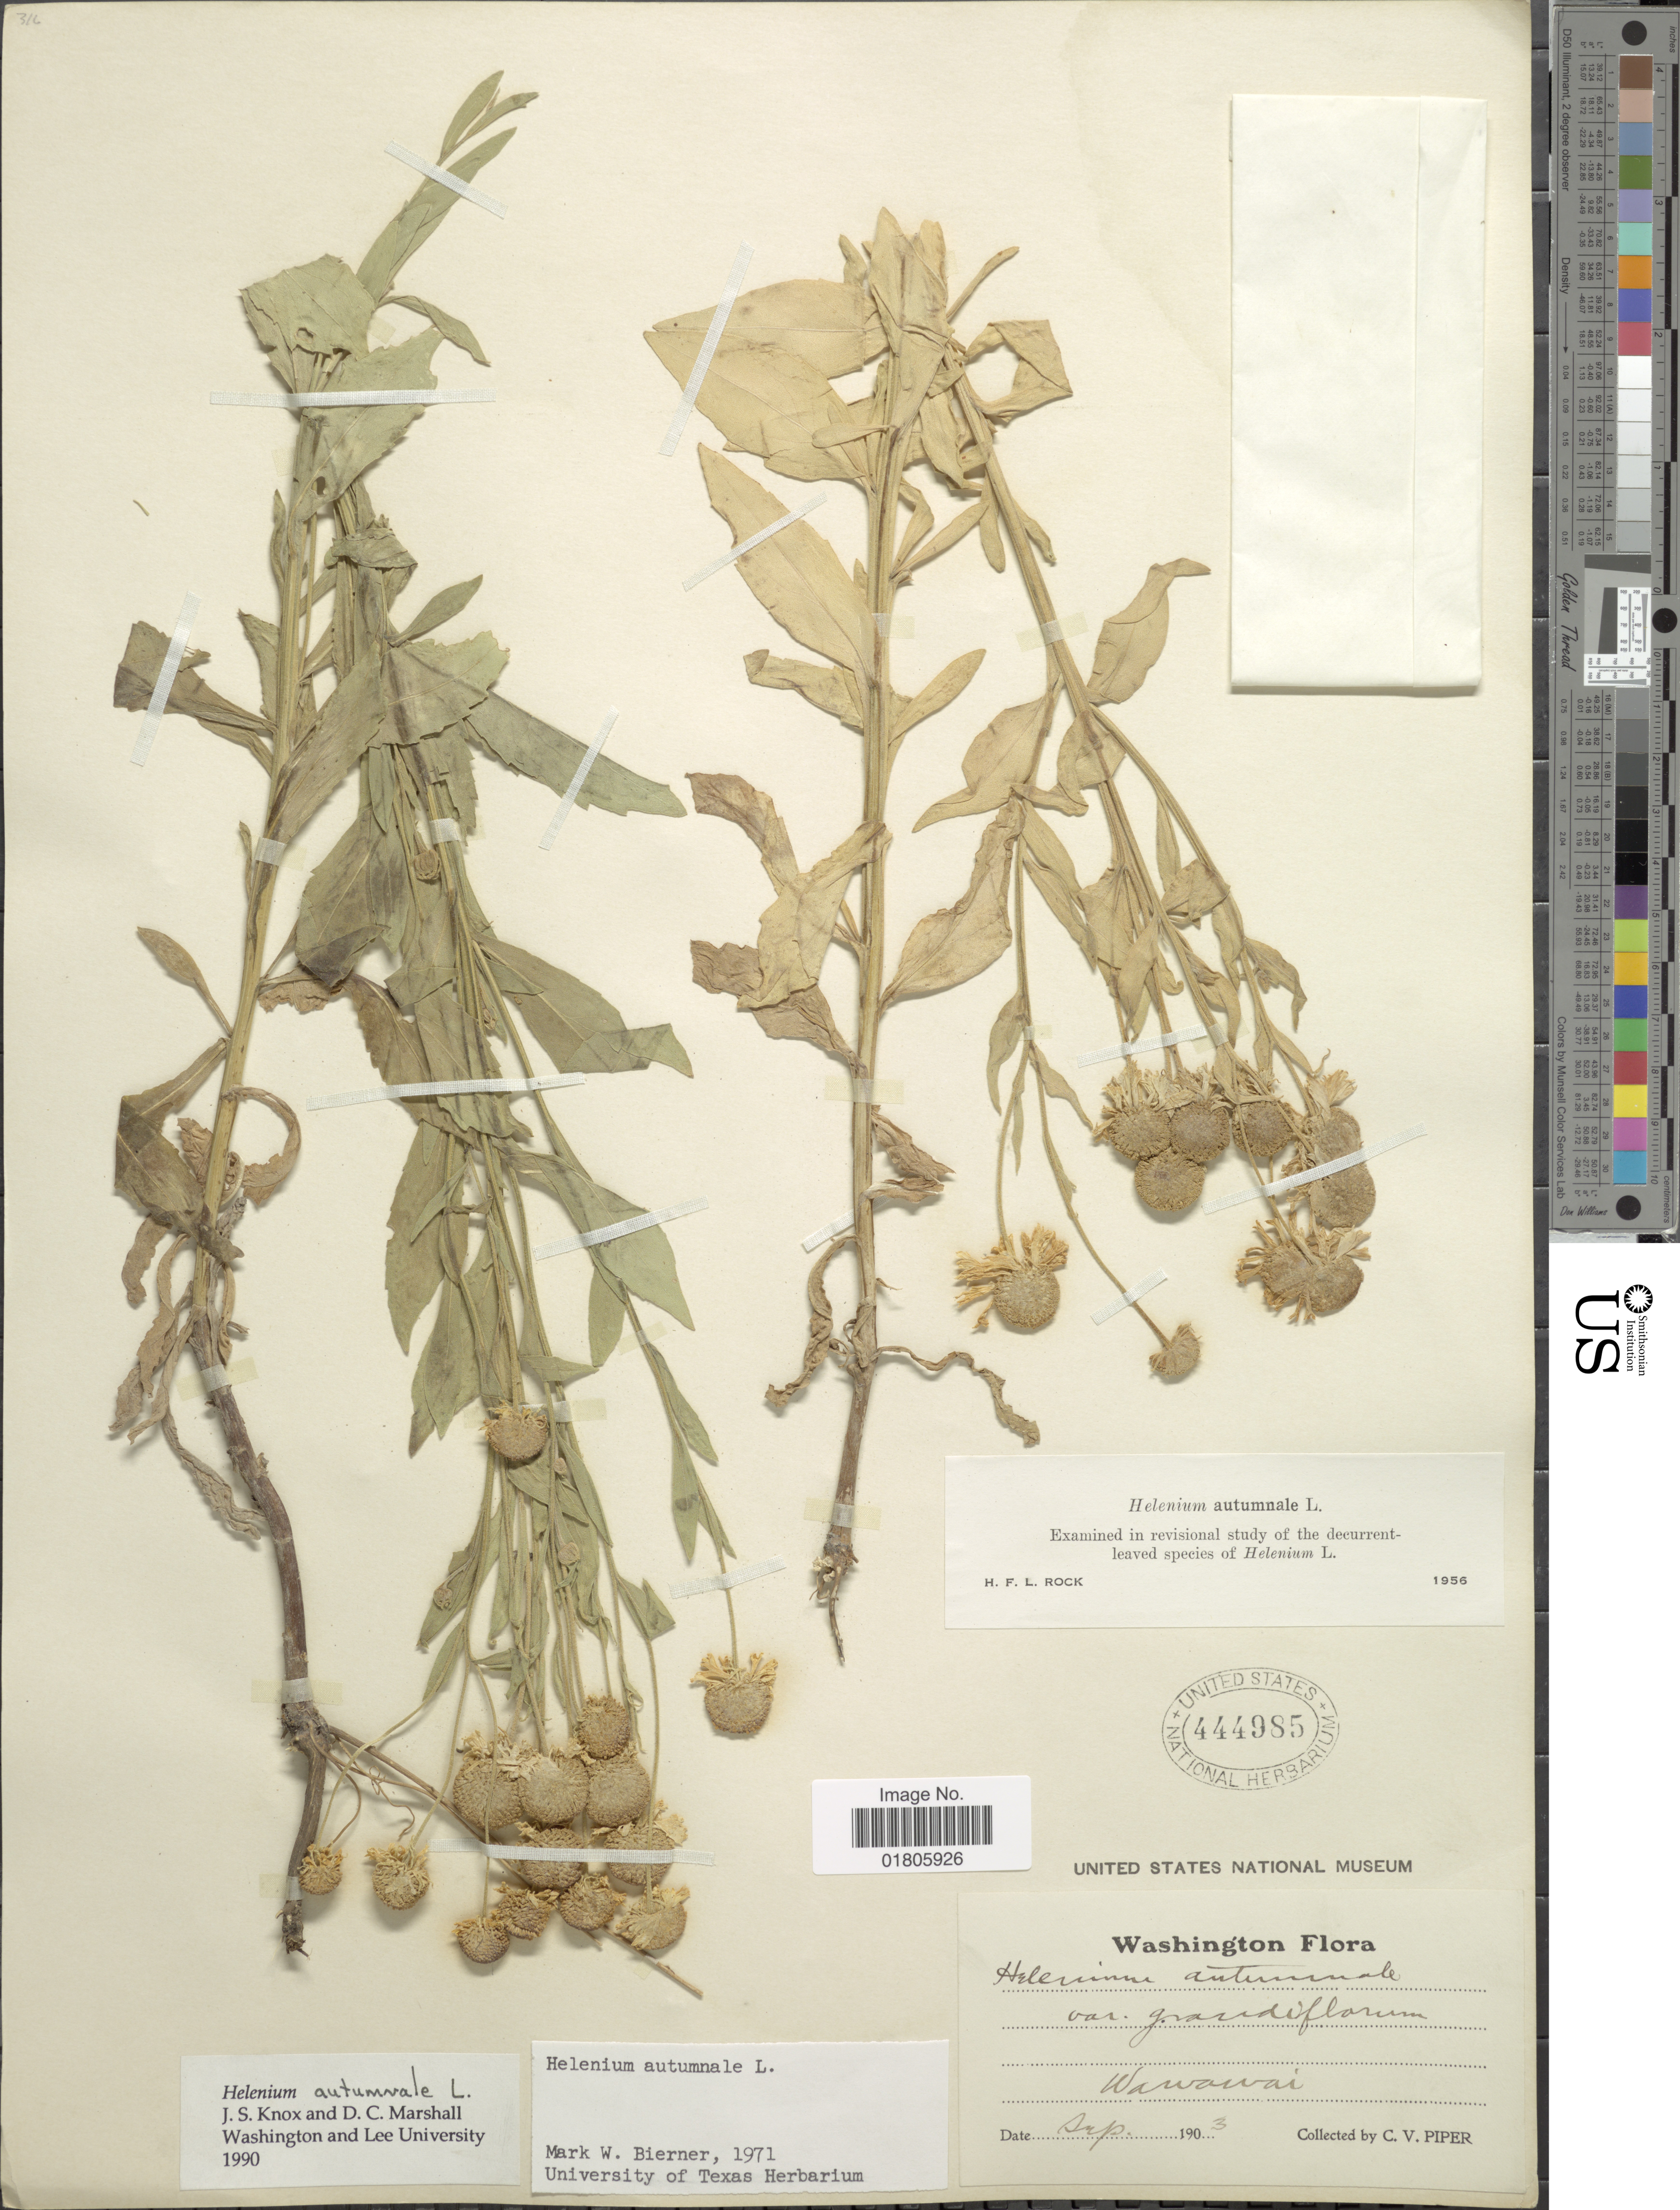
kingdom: Plantae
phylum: Tracheophyta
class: Magnoliopsida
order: Asterales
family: Asteraceae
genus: Helenium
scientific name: Helenium autumnale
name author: L.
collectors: C. V. Piper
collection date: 1903-09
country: United States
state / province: Washington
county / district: Whitman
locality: Wawawai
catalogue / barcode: US 444985